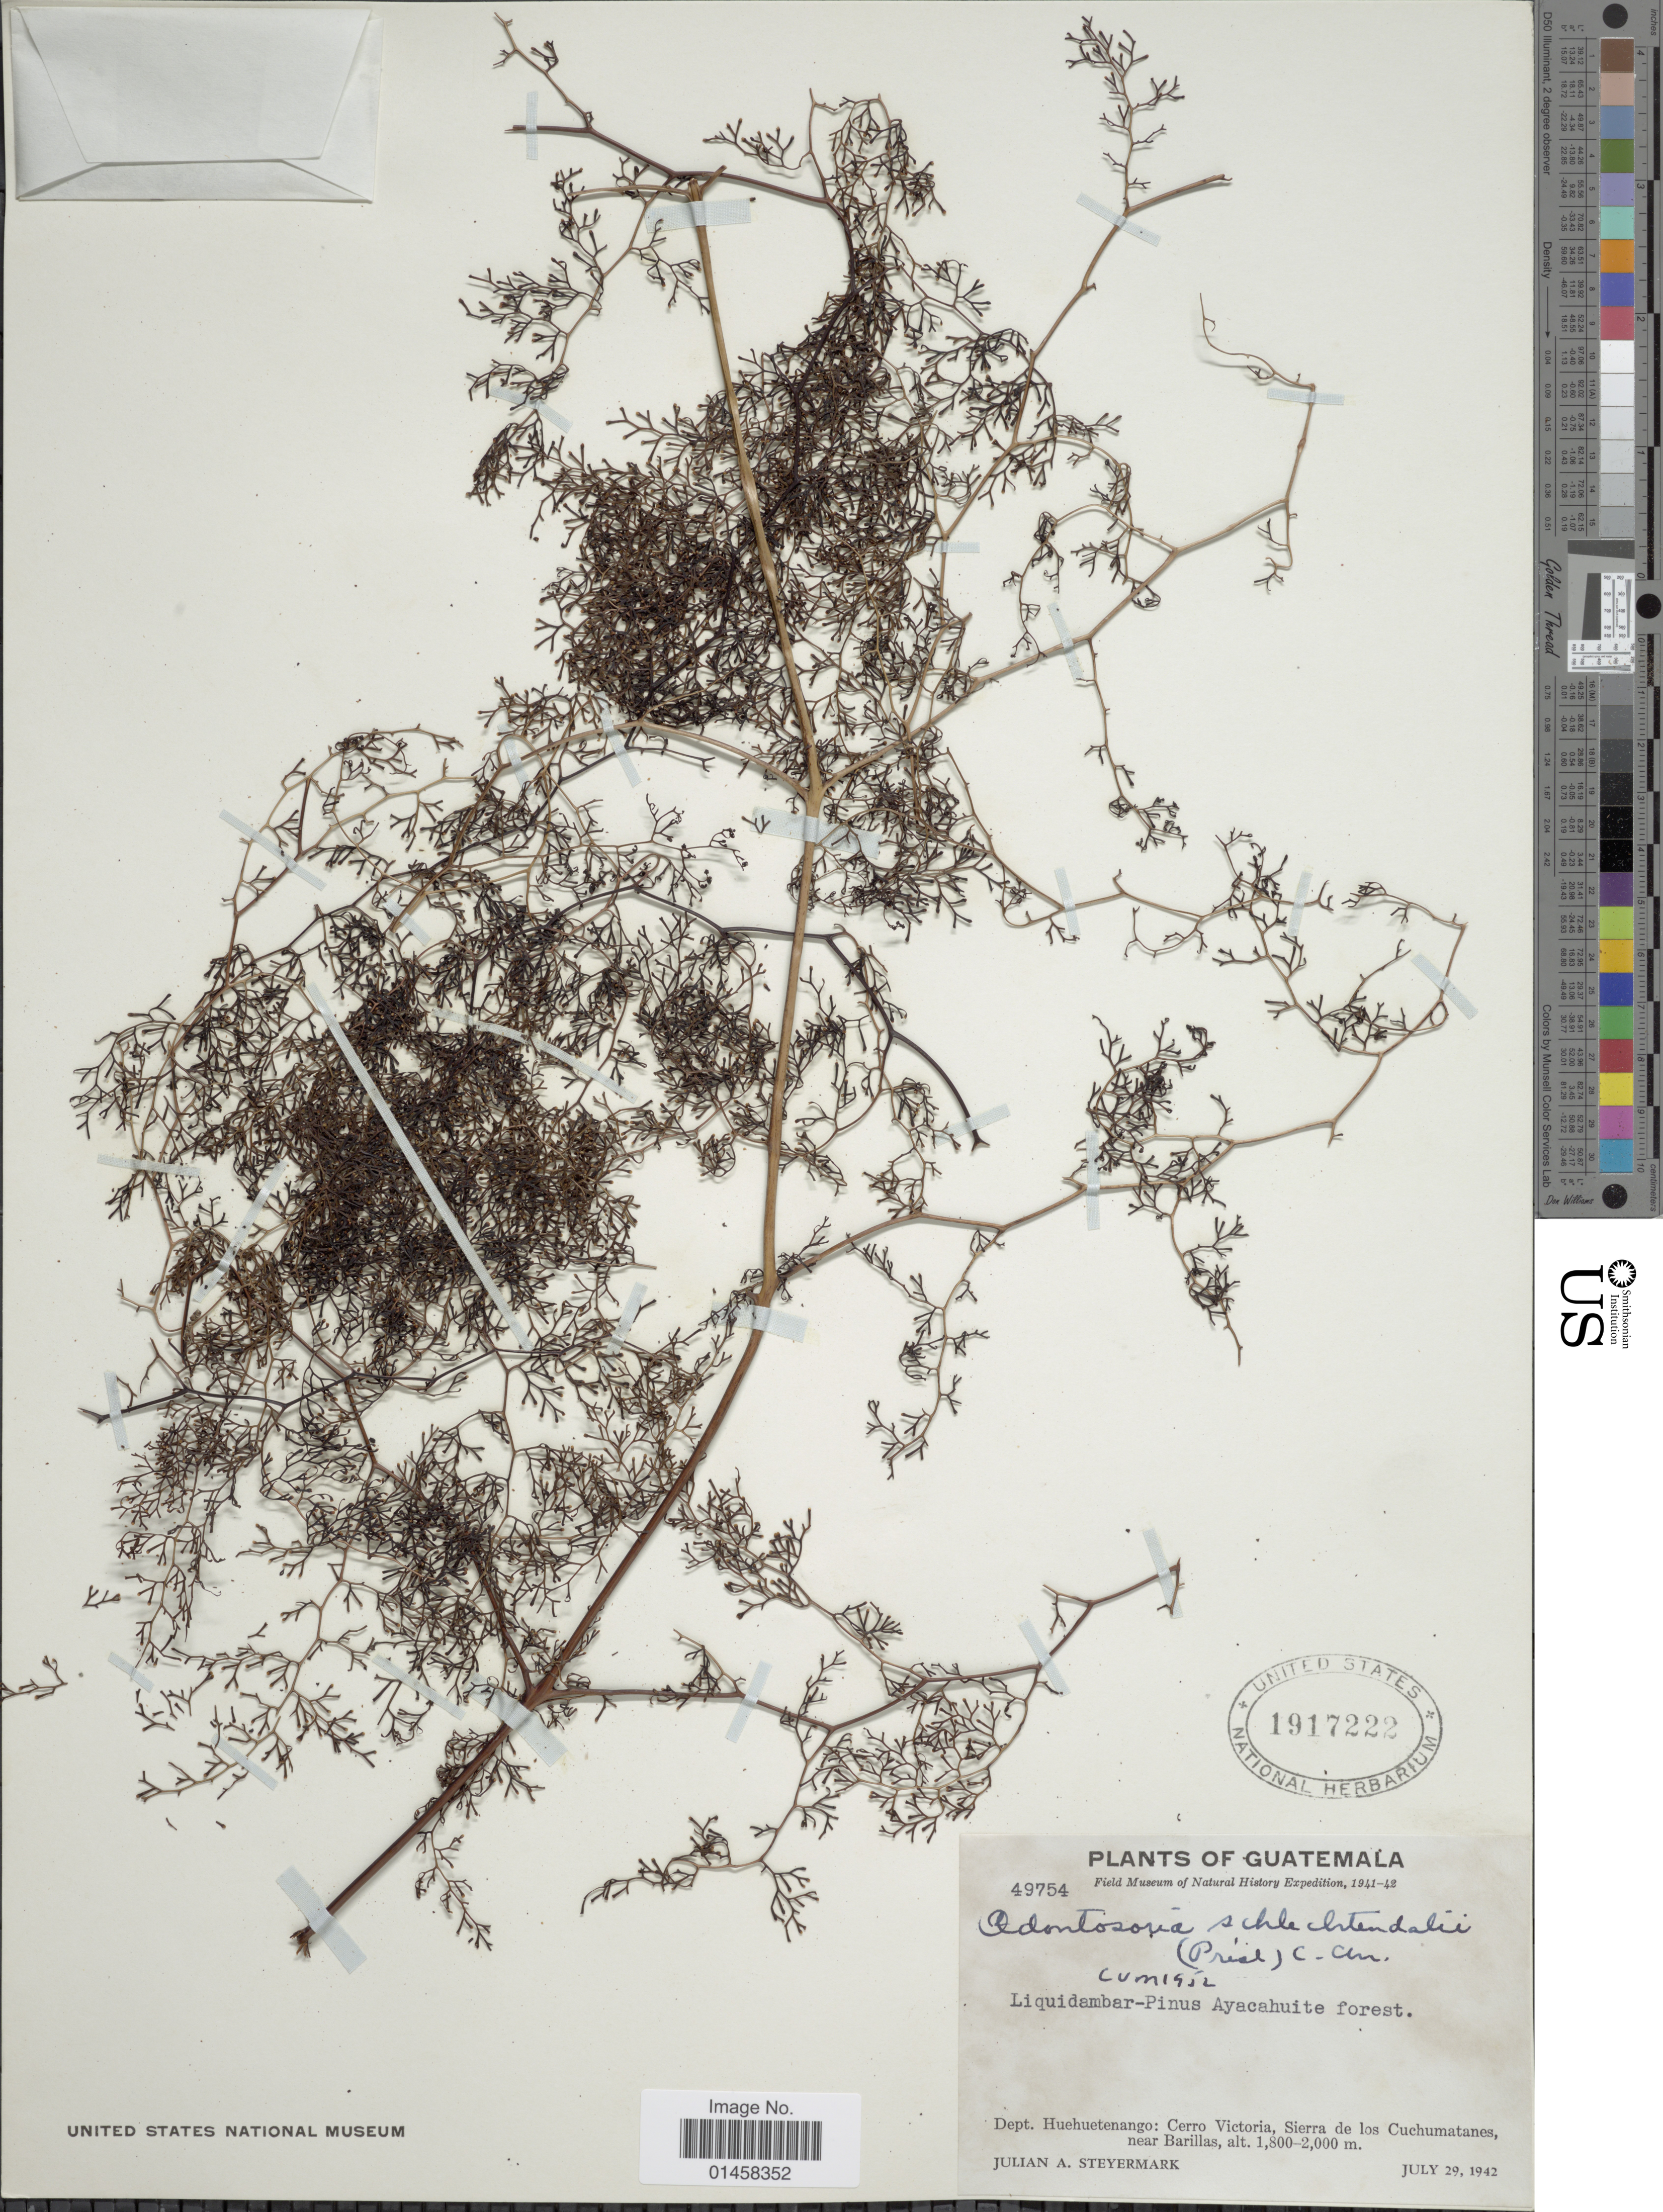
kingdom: Plantae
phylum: Tracheophyta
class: Polypodiopsida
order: Polypodiales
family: Lindsaeaceae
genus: Odontosoria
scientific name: Odontosoria schlechtendalii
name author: (C. Presl) C. Chr.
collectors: J. Steyermark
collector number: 49754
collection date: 1942-07-29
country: Guatemala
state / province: Huehuetenango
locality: Dept. Huehuetenango: Cerro Victoria, Sierra de los Cuchumatanes, near Barillas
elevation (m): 1800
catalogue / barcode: US 1917222